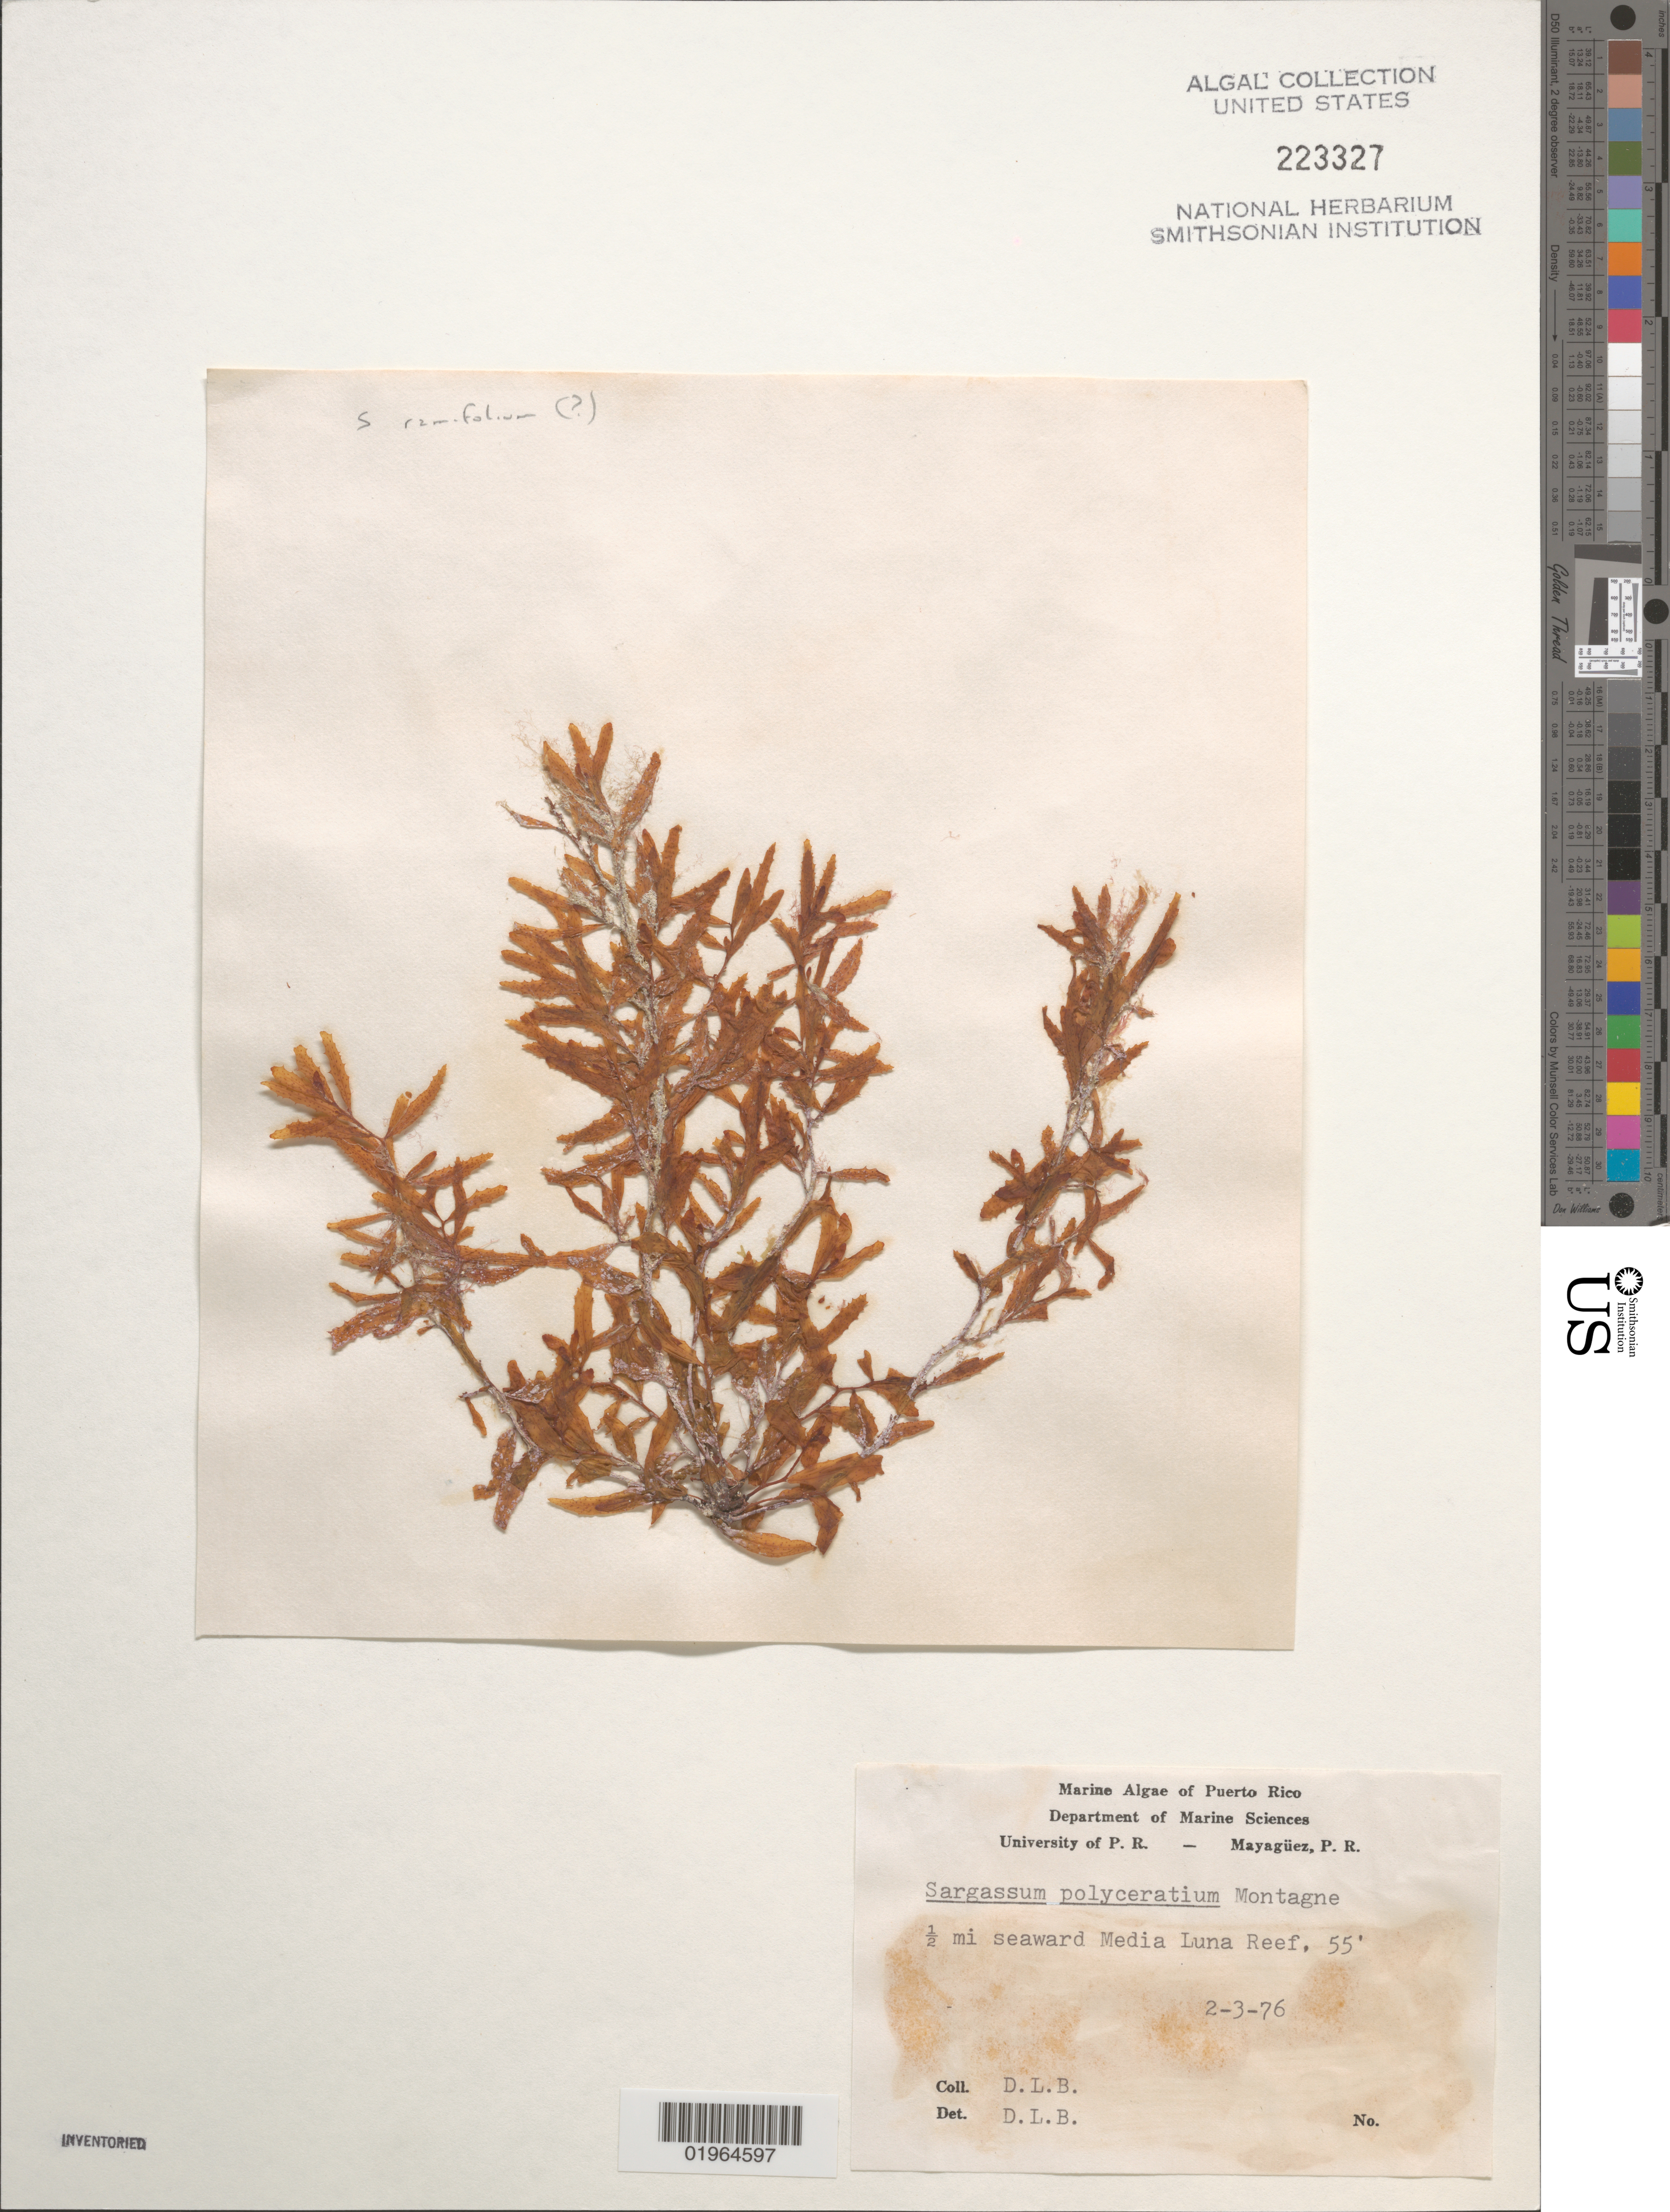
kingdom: Chromista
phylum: Ochrophyta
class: Phaeophyceae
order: Fucales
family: Sargassaceae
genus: Sargassum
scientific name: Sargassum polyceratium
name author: Mont.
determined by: Ballantine, D. L.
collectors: D.L. Ballantine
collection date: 1976-02-03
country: Puerto Rico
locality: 1/2 mi seaward Media Luna Reef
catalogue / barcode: US 223327